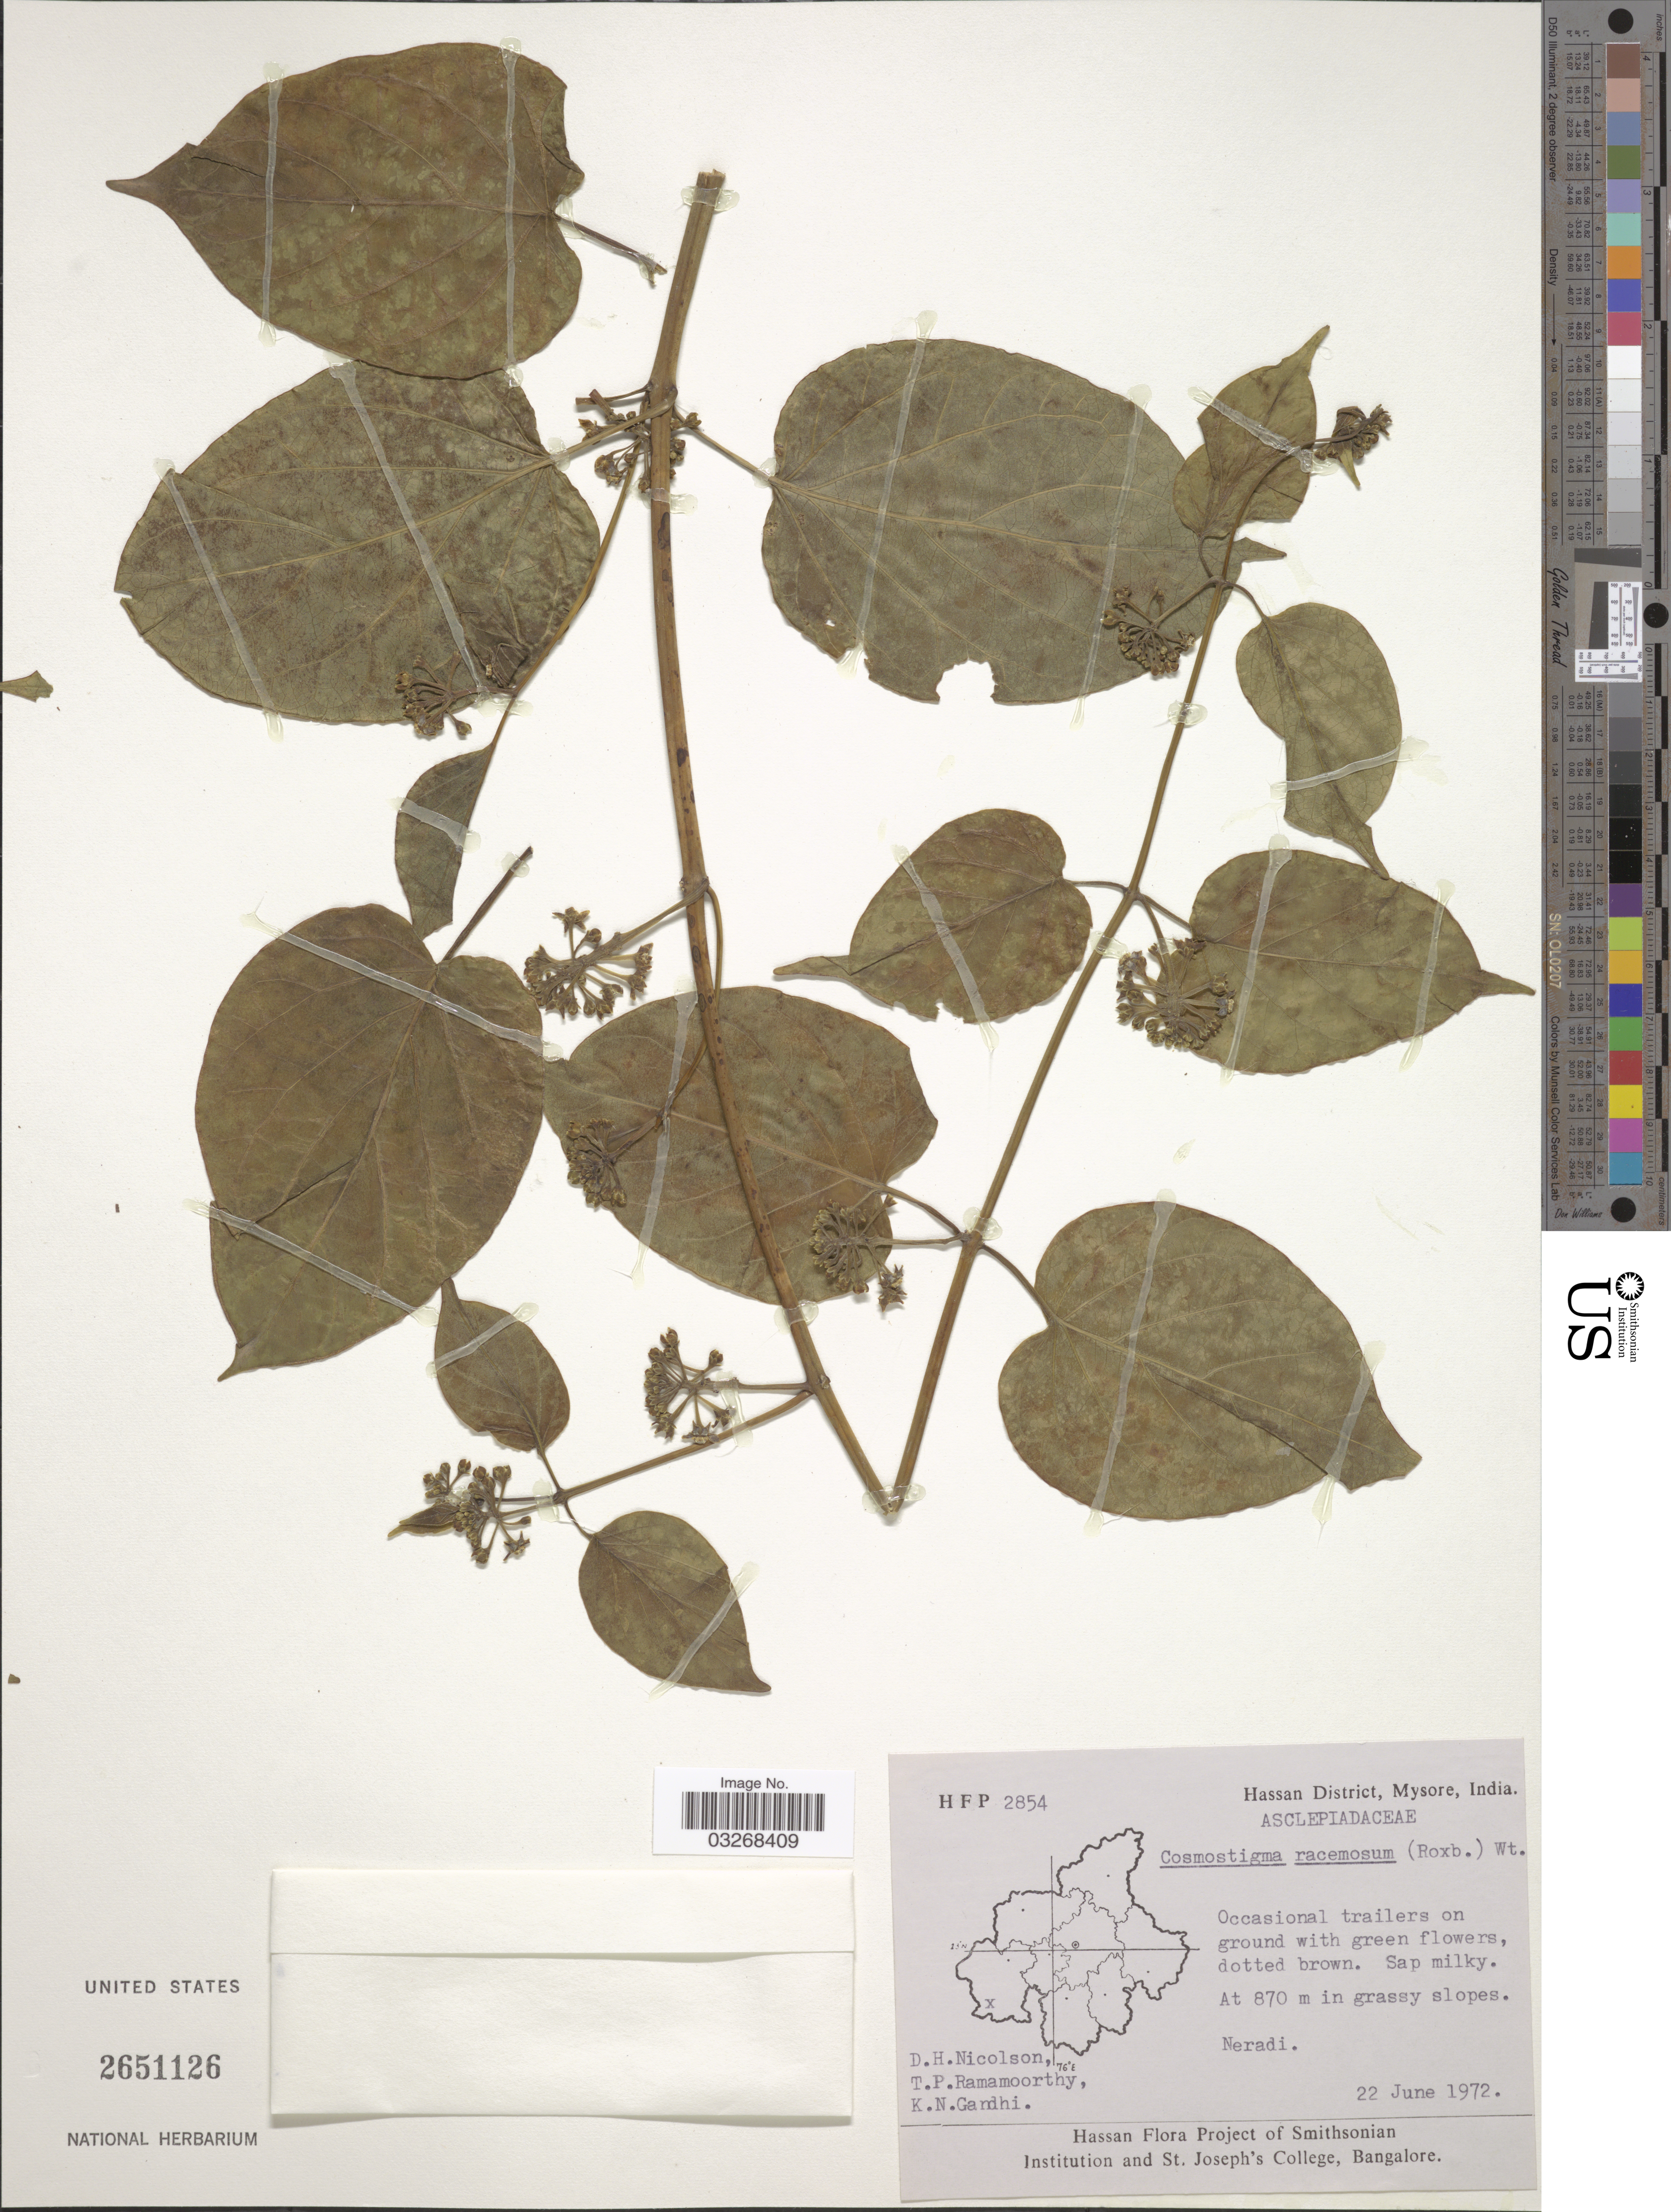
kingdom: Plantae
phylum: Tracheophyta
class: Magnoliopsida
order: Gentianales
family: Apocynaceae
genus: Cosmostigma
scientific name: Cosmostigma racemosum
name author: Wight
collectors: D. H. Nicolson, T. P. Ramamoorthy & K. N. Gandhi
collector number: HFP2854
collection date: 1972-06-22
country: India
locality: Hassan District, Mysore. Neradi.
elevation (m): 870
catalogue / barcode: US 2651126